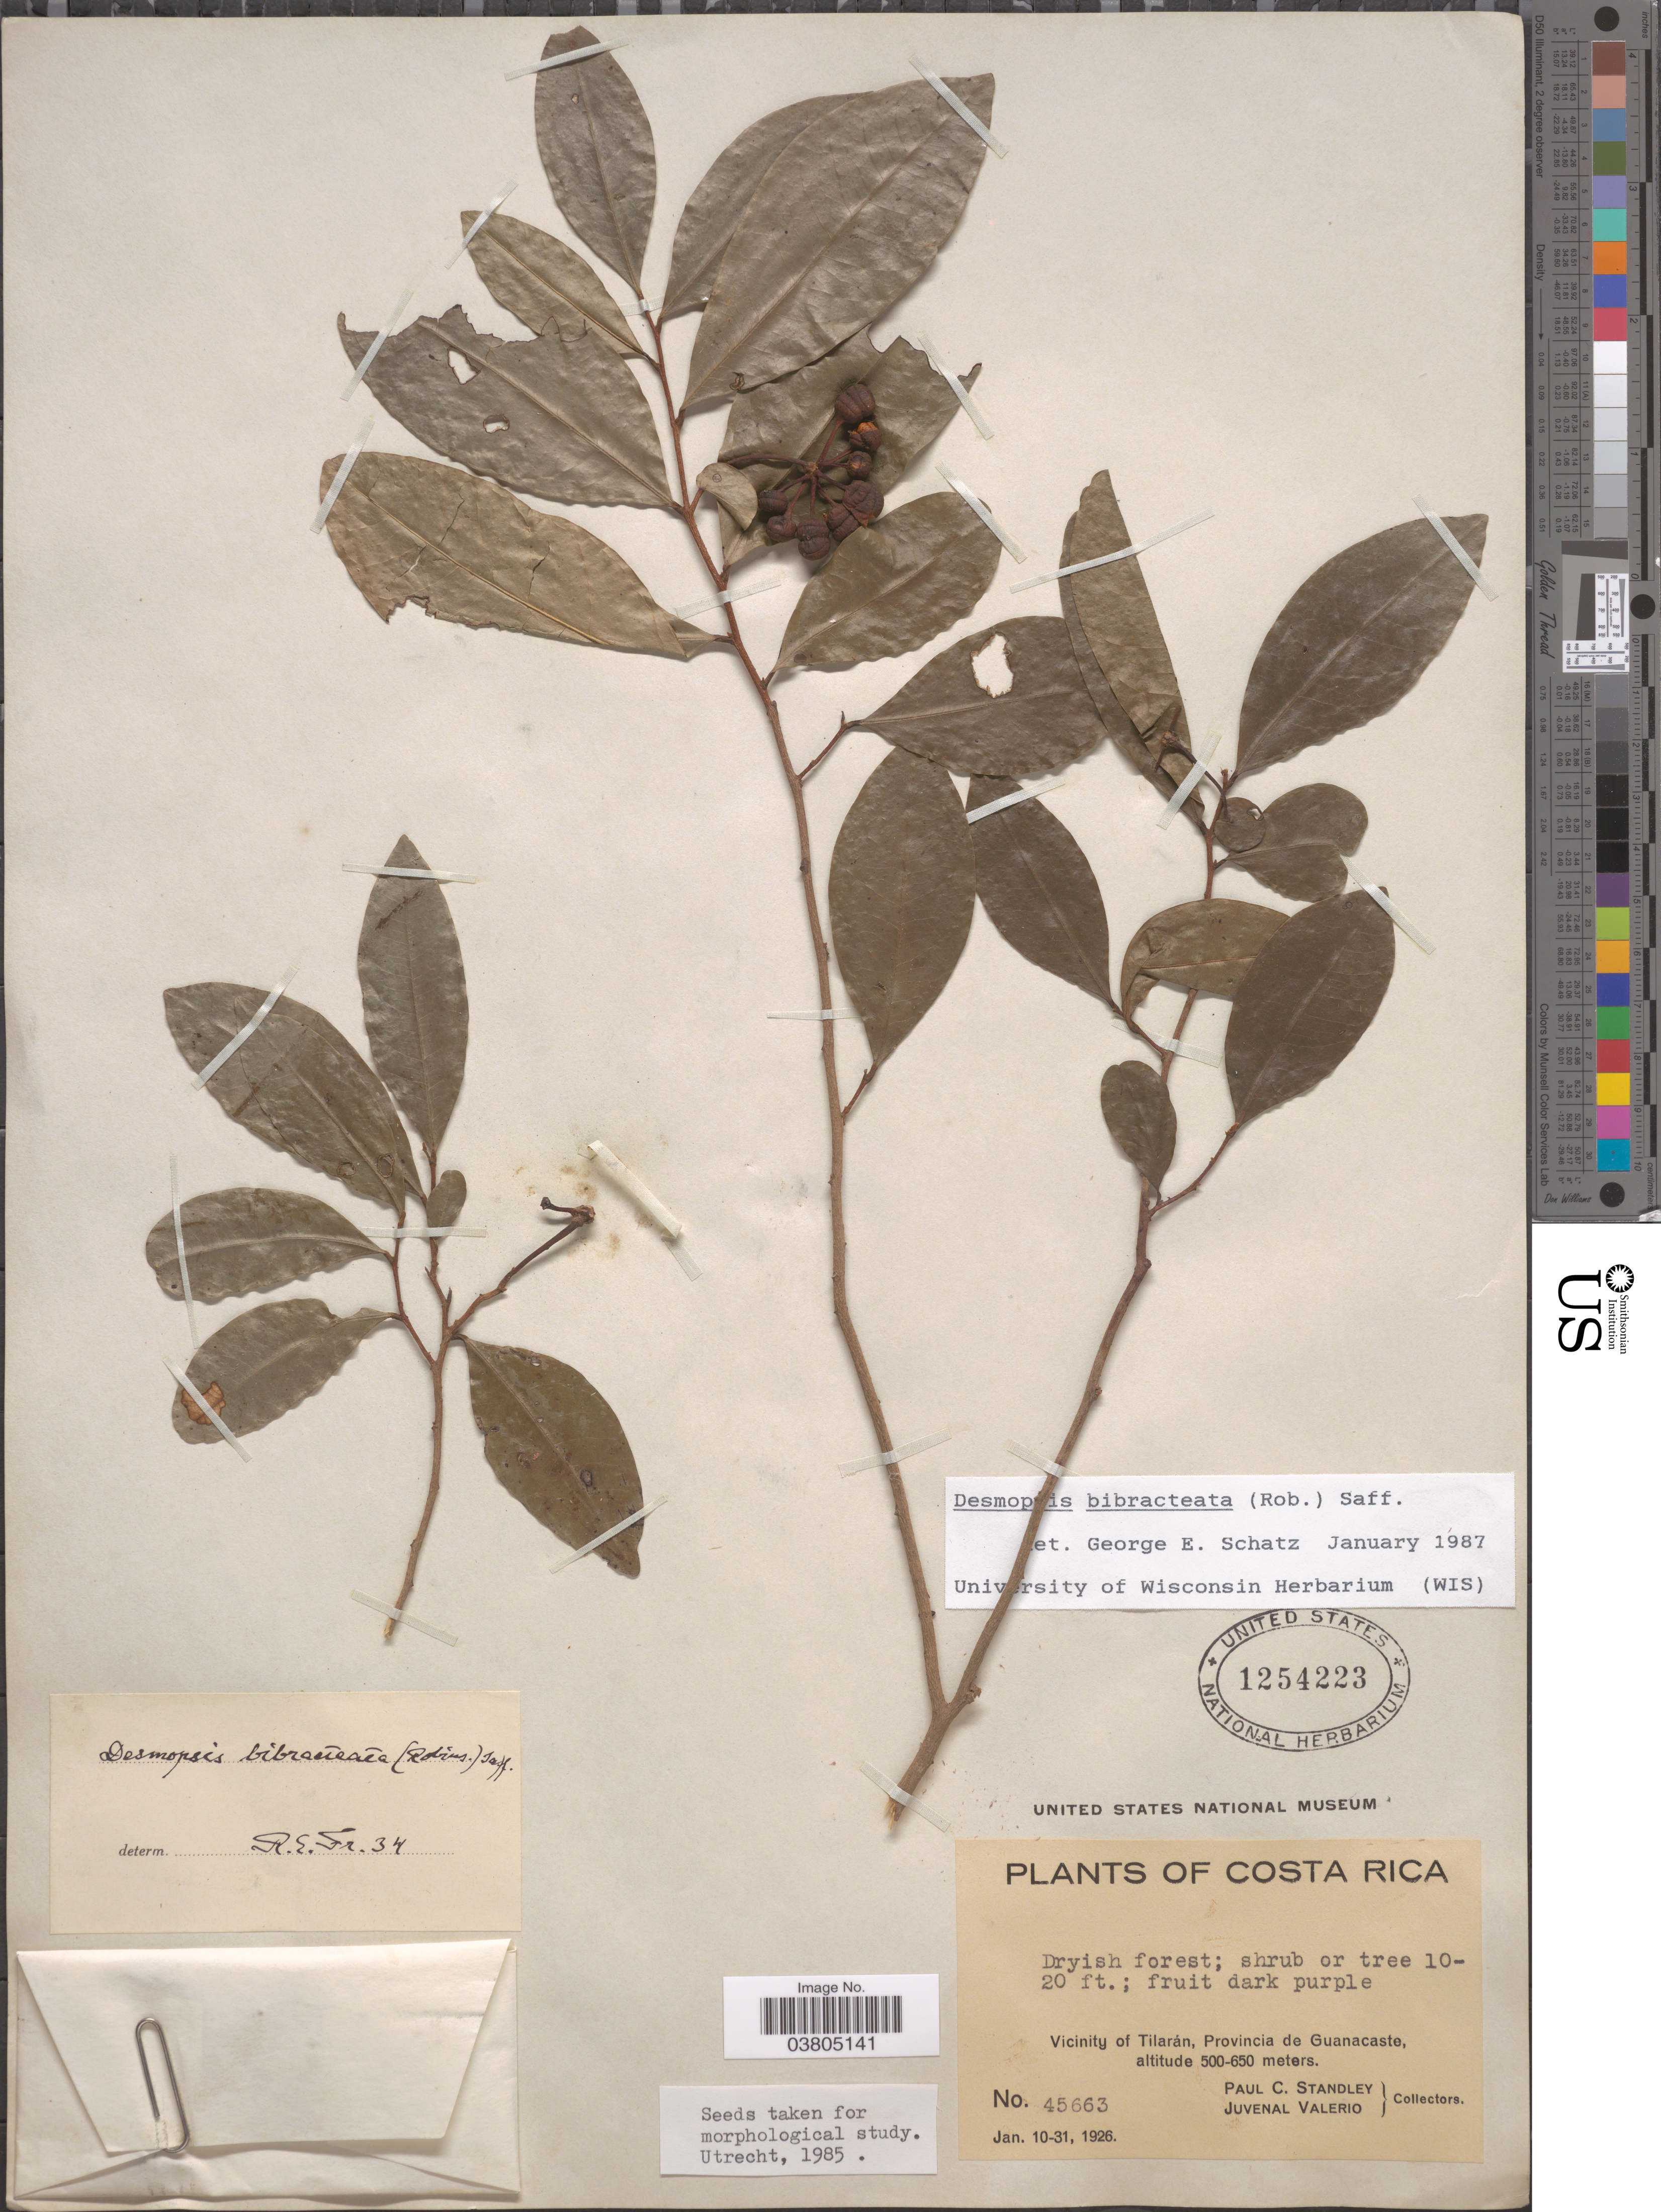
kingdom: Plantae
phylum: Tracheophyta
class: Magnoliopsida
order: Magnoliales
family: Annonaceae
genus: Desmopsis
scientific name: Desmopsis bibracteata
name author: (B.L. Rob.) Saff.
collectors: P. C. Standley & J. Valerio R.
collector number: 45663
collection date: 1926-01-10/1926-01-31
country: Costa Rica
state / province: Guanacaste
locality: Vicinity of Tilarán.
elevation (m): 500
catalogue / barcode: US 1254223